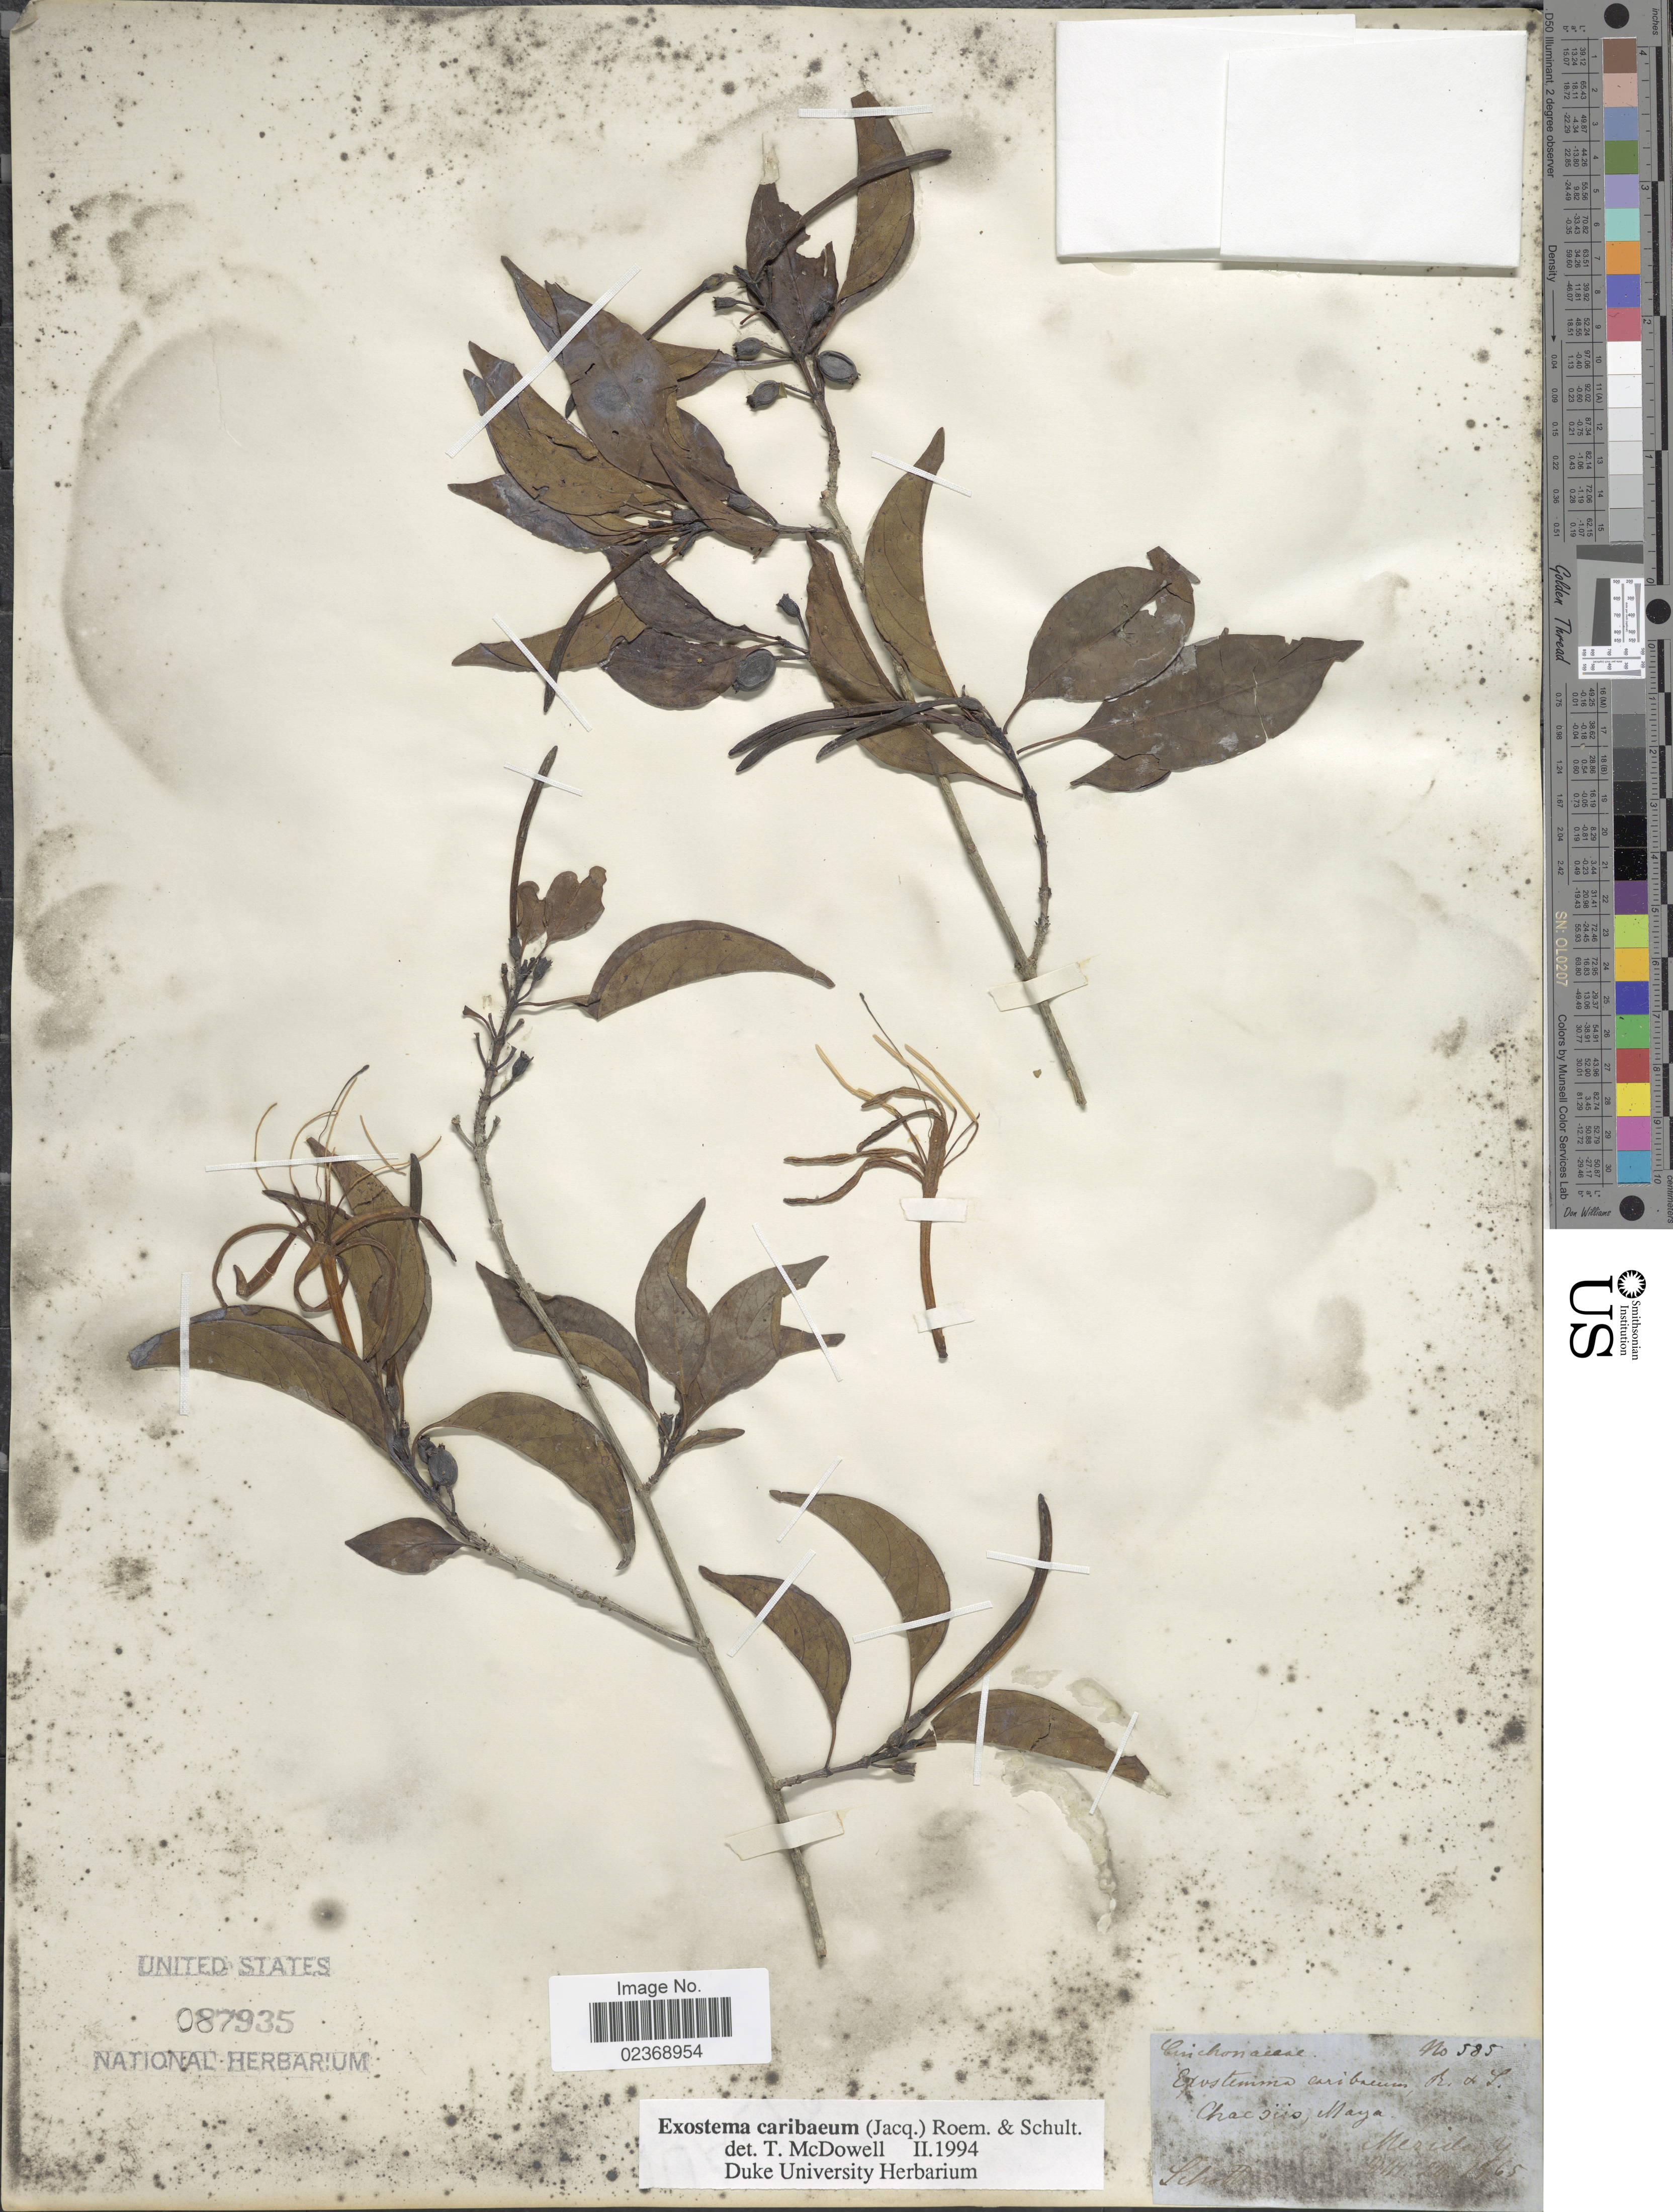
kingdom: Plantae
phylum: Tracheophyta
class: Magnoliopsida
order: Gentianales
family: Rubiaceae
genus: Exostema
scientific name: Exostema caribaeum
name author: (Jacq.) Roem. & Schult.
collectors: Schott, --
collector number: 585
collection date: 1965-08-20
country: Mexico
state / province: Yucatán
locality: Merida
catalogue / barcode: US 87935